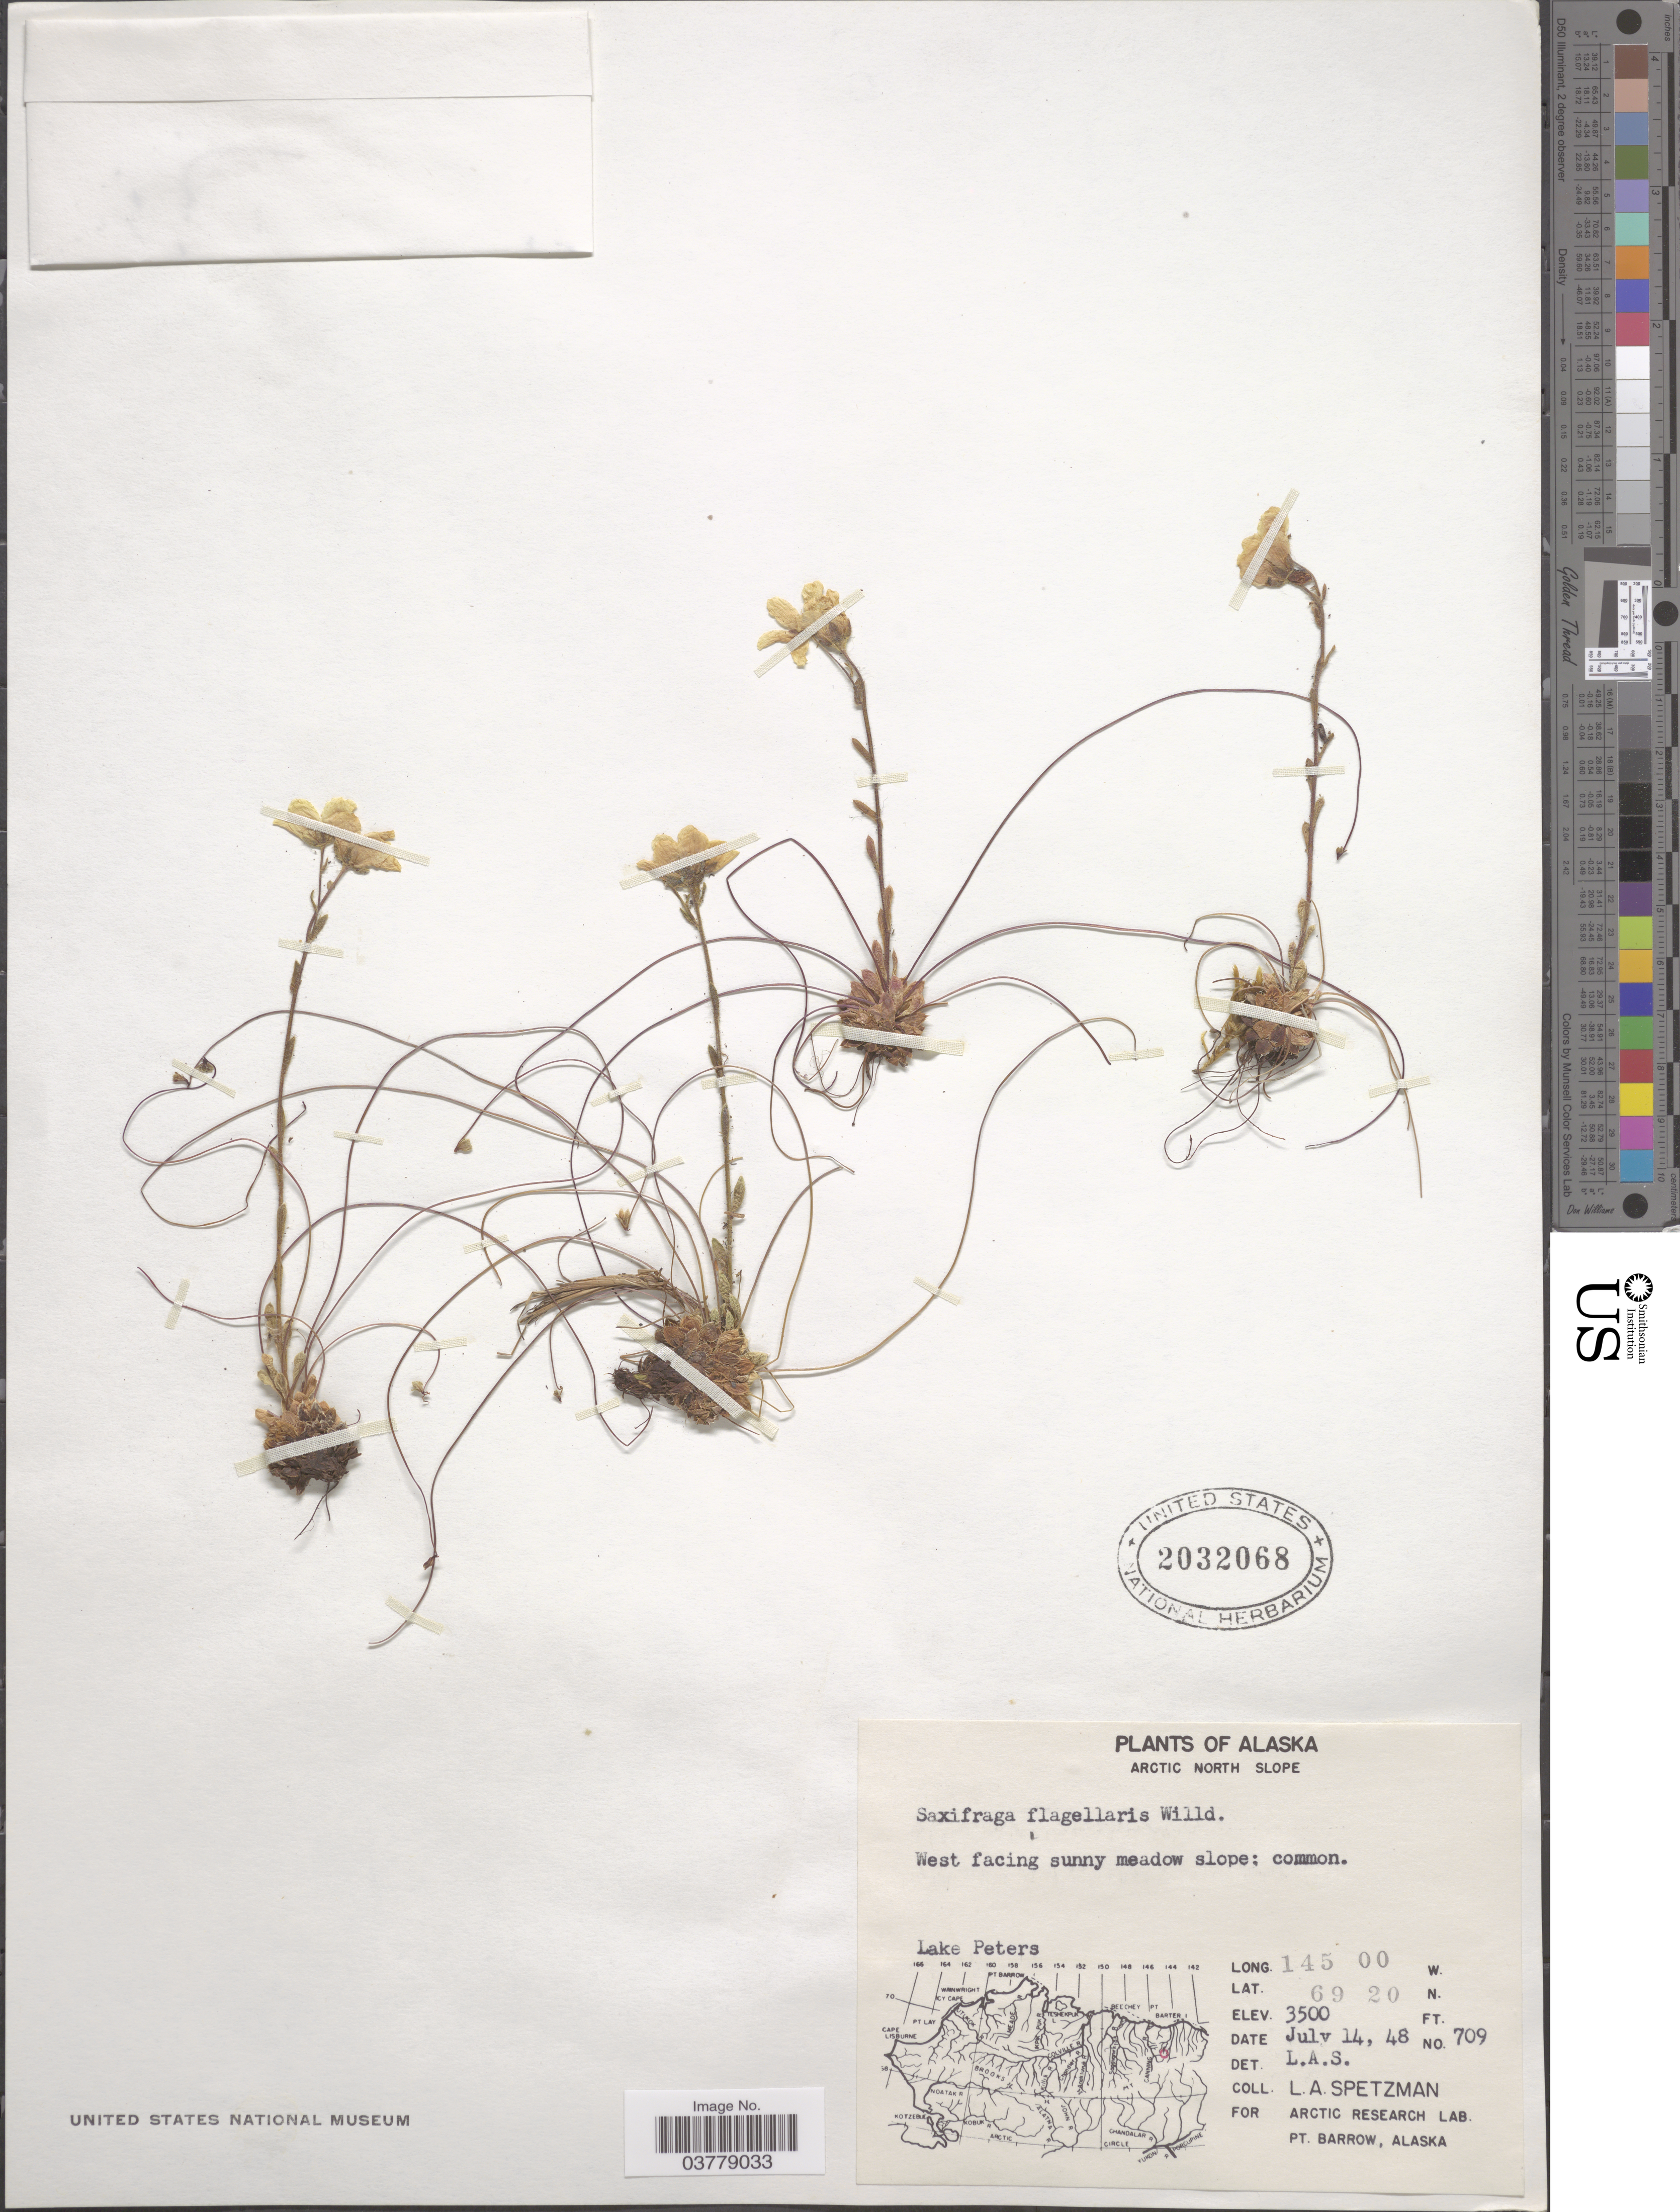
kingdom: Plantae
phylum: Tracheophyta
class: Magnoliopsida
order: Saxifragales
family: Saxifragaceae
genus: Saxifraga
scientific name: Saxifraga flagellaris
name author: Willd. ex Sternb.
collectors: L. Spetzman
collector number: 709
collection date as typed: Transcribed d/m/y: 14/7/48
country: United States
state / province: Alaska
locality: Arctic North Slope. Lake Peters.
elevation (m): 1067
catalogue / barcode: US 2032068